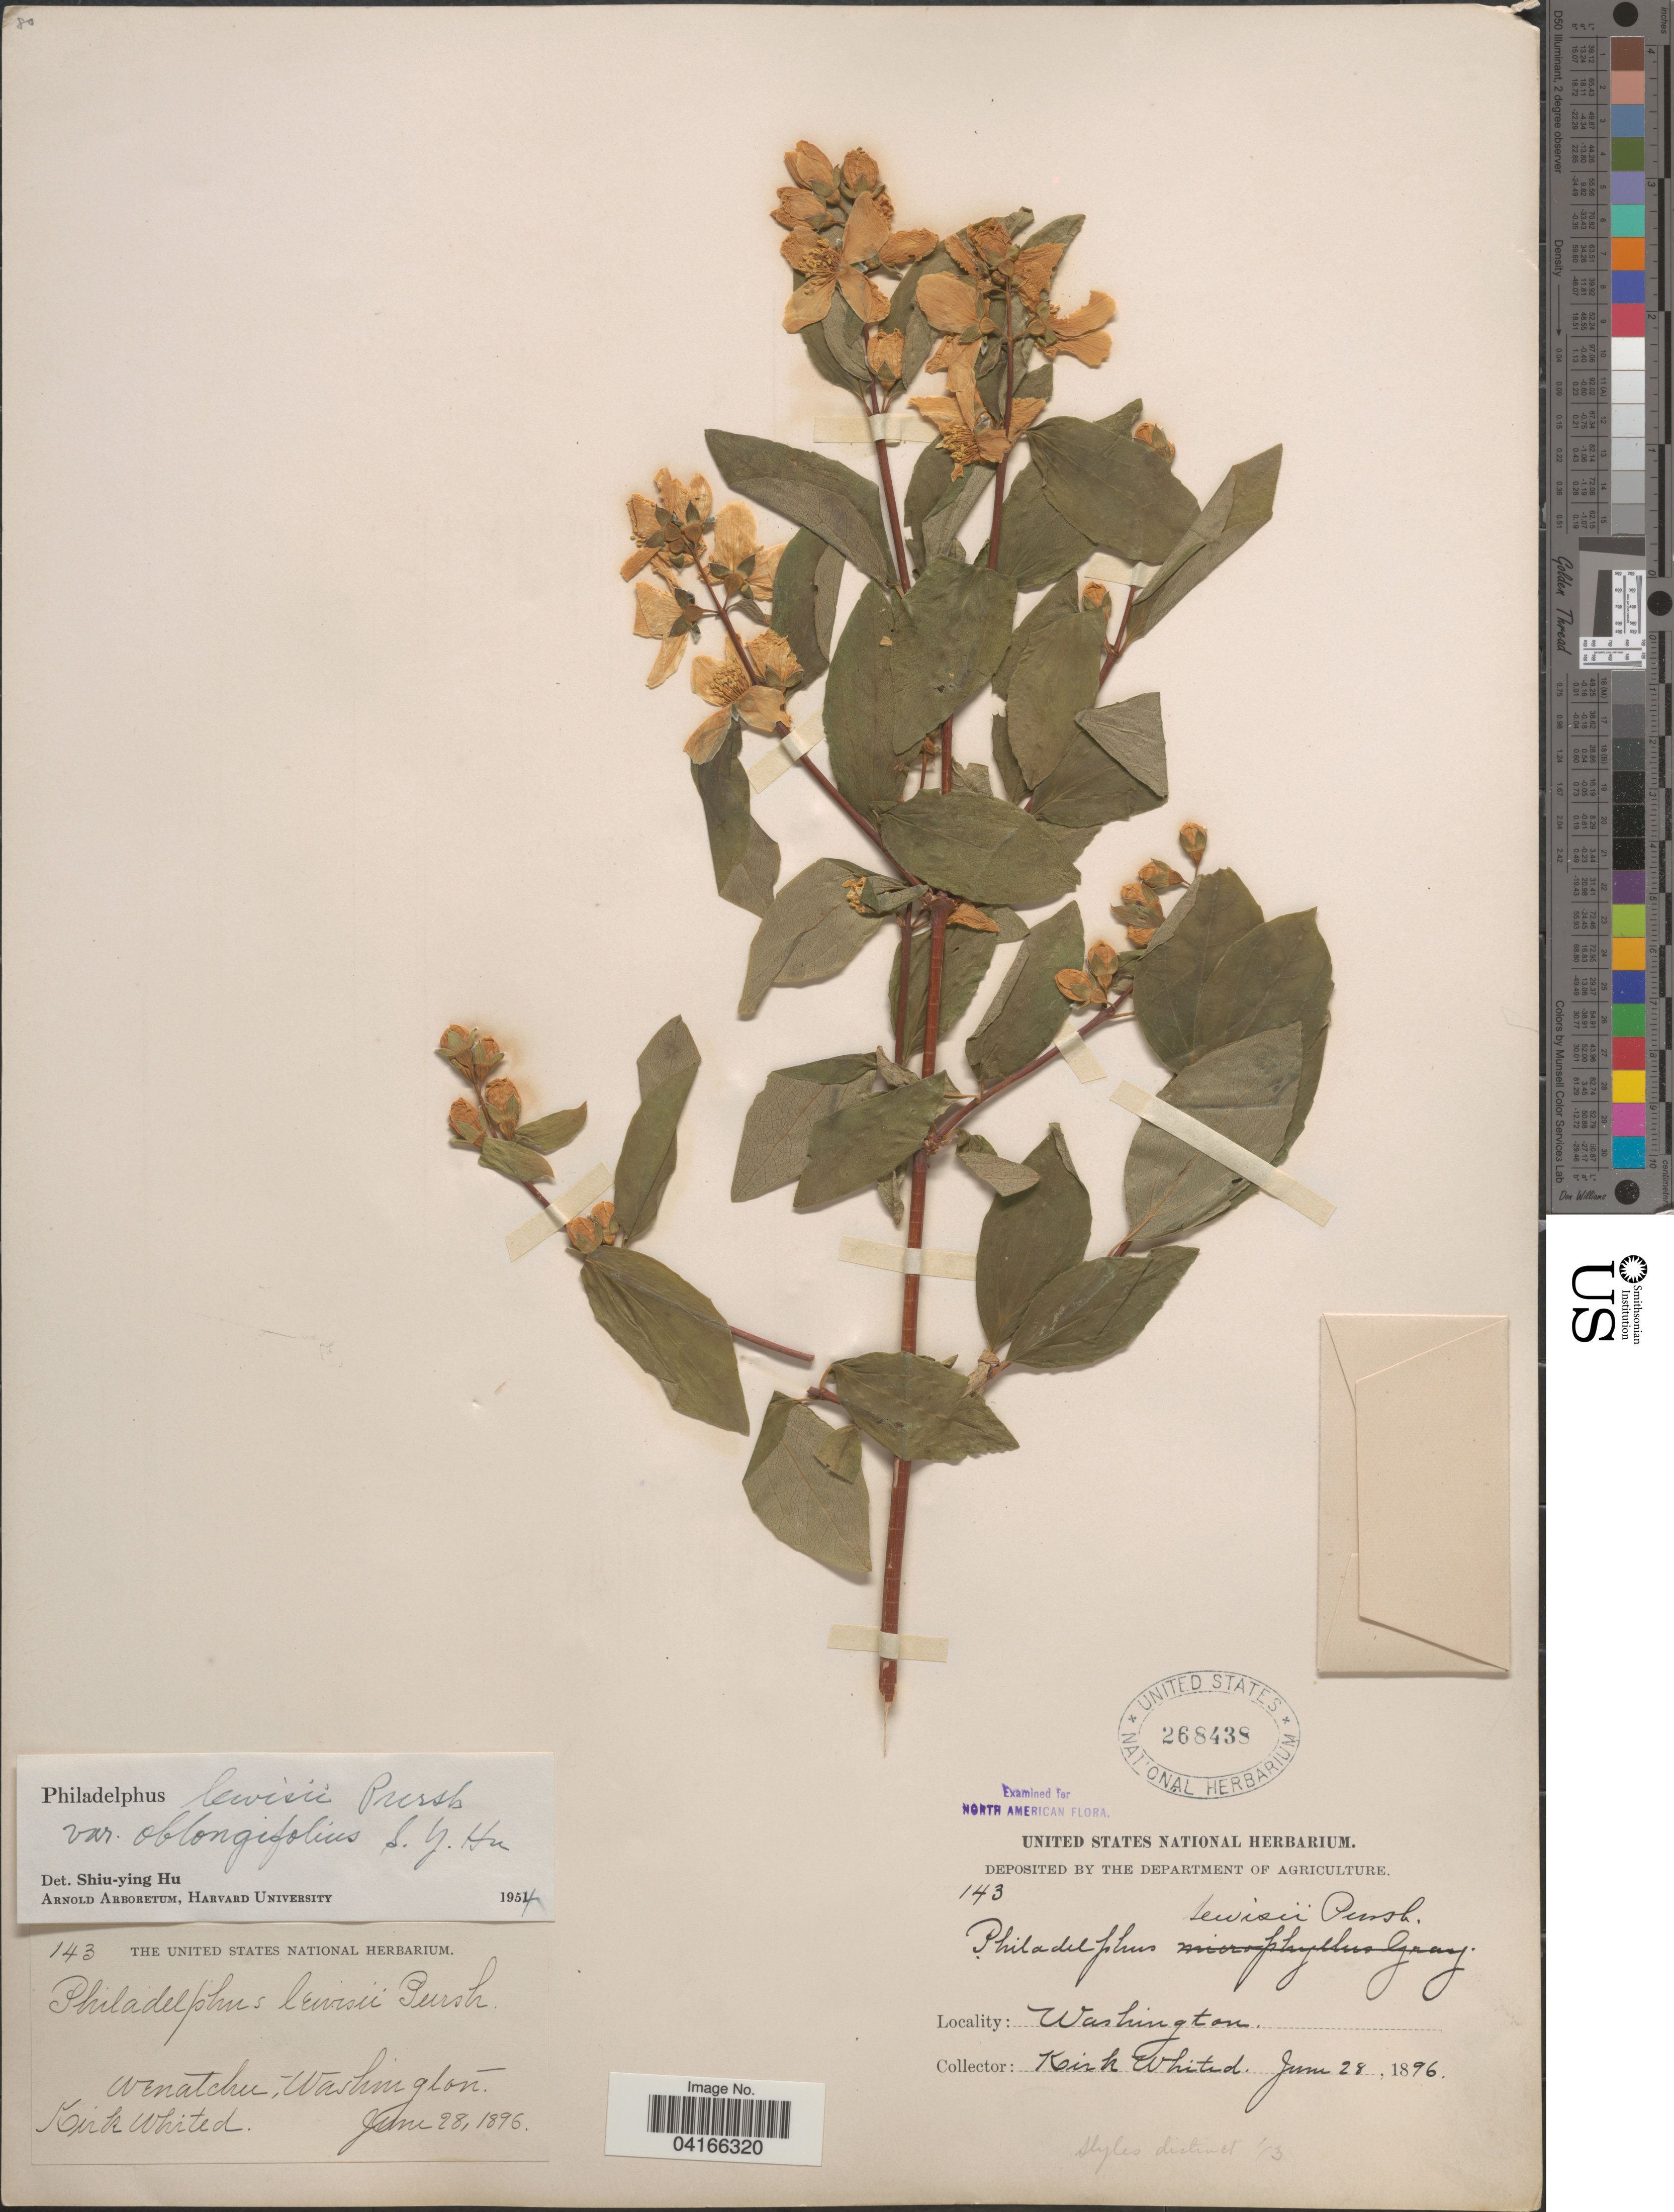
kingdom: Plantae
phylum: Tracheophyta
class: Magnoliopsida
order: Cornales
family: Hydrangeaceae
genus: Philadelphus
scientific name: Philadelphus lewisii var. oblongifolius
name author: S.Y. Hu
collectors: K. Whited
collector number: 143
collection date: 1896-06-28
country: United States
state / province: Washington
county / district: Chelan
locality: Wenatchee.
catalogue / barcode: US 268438